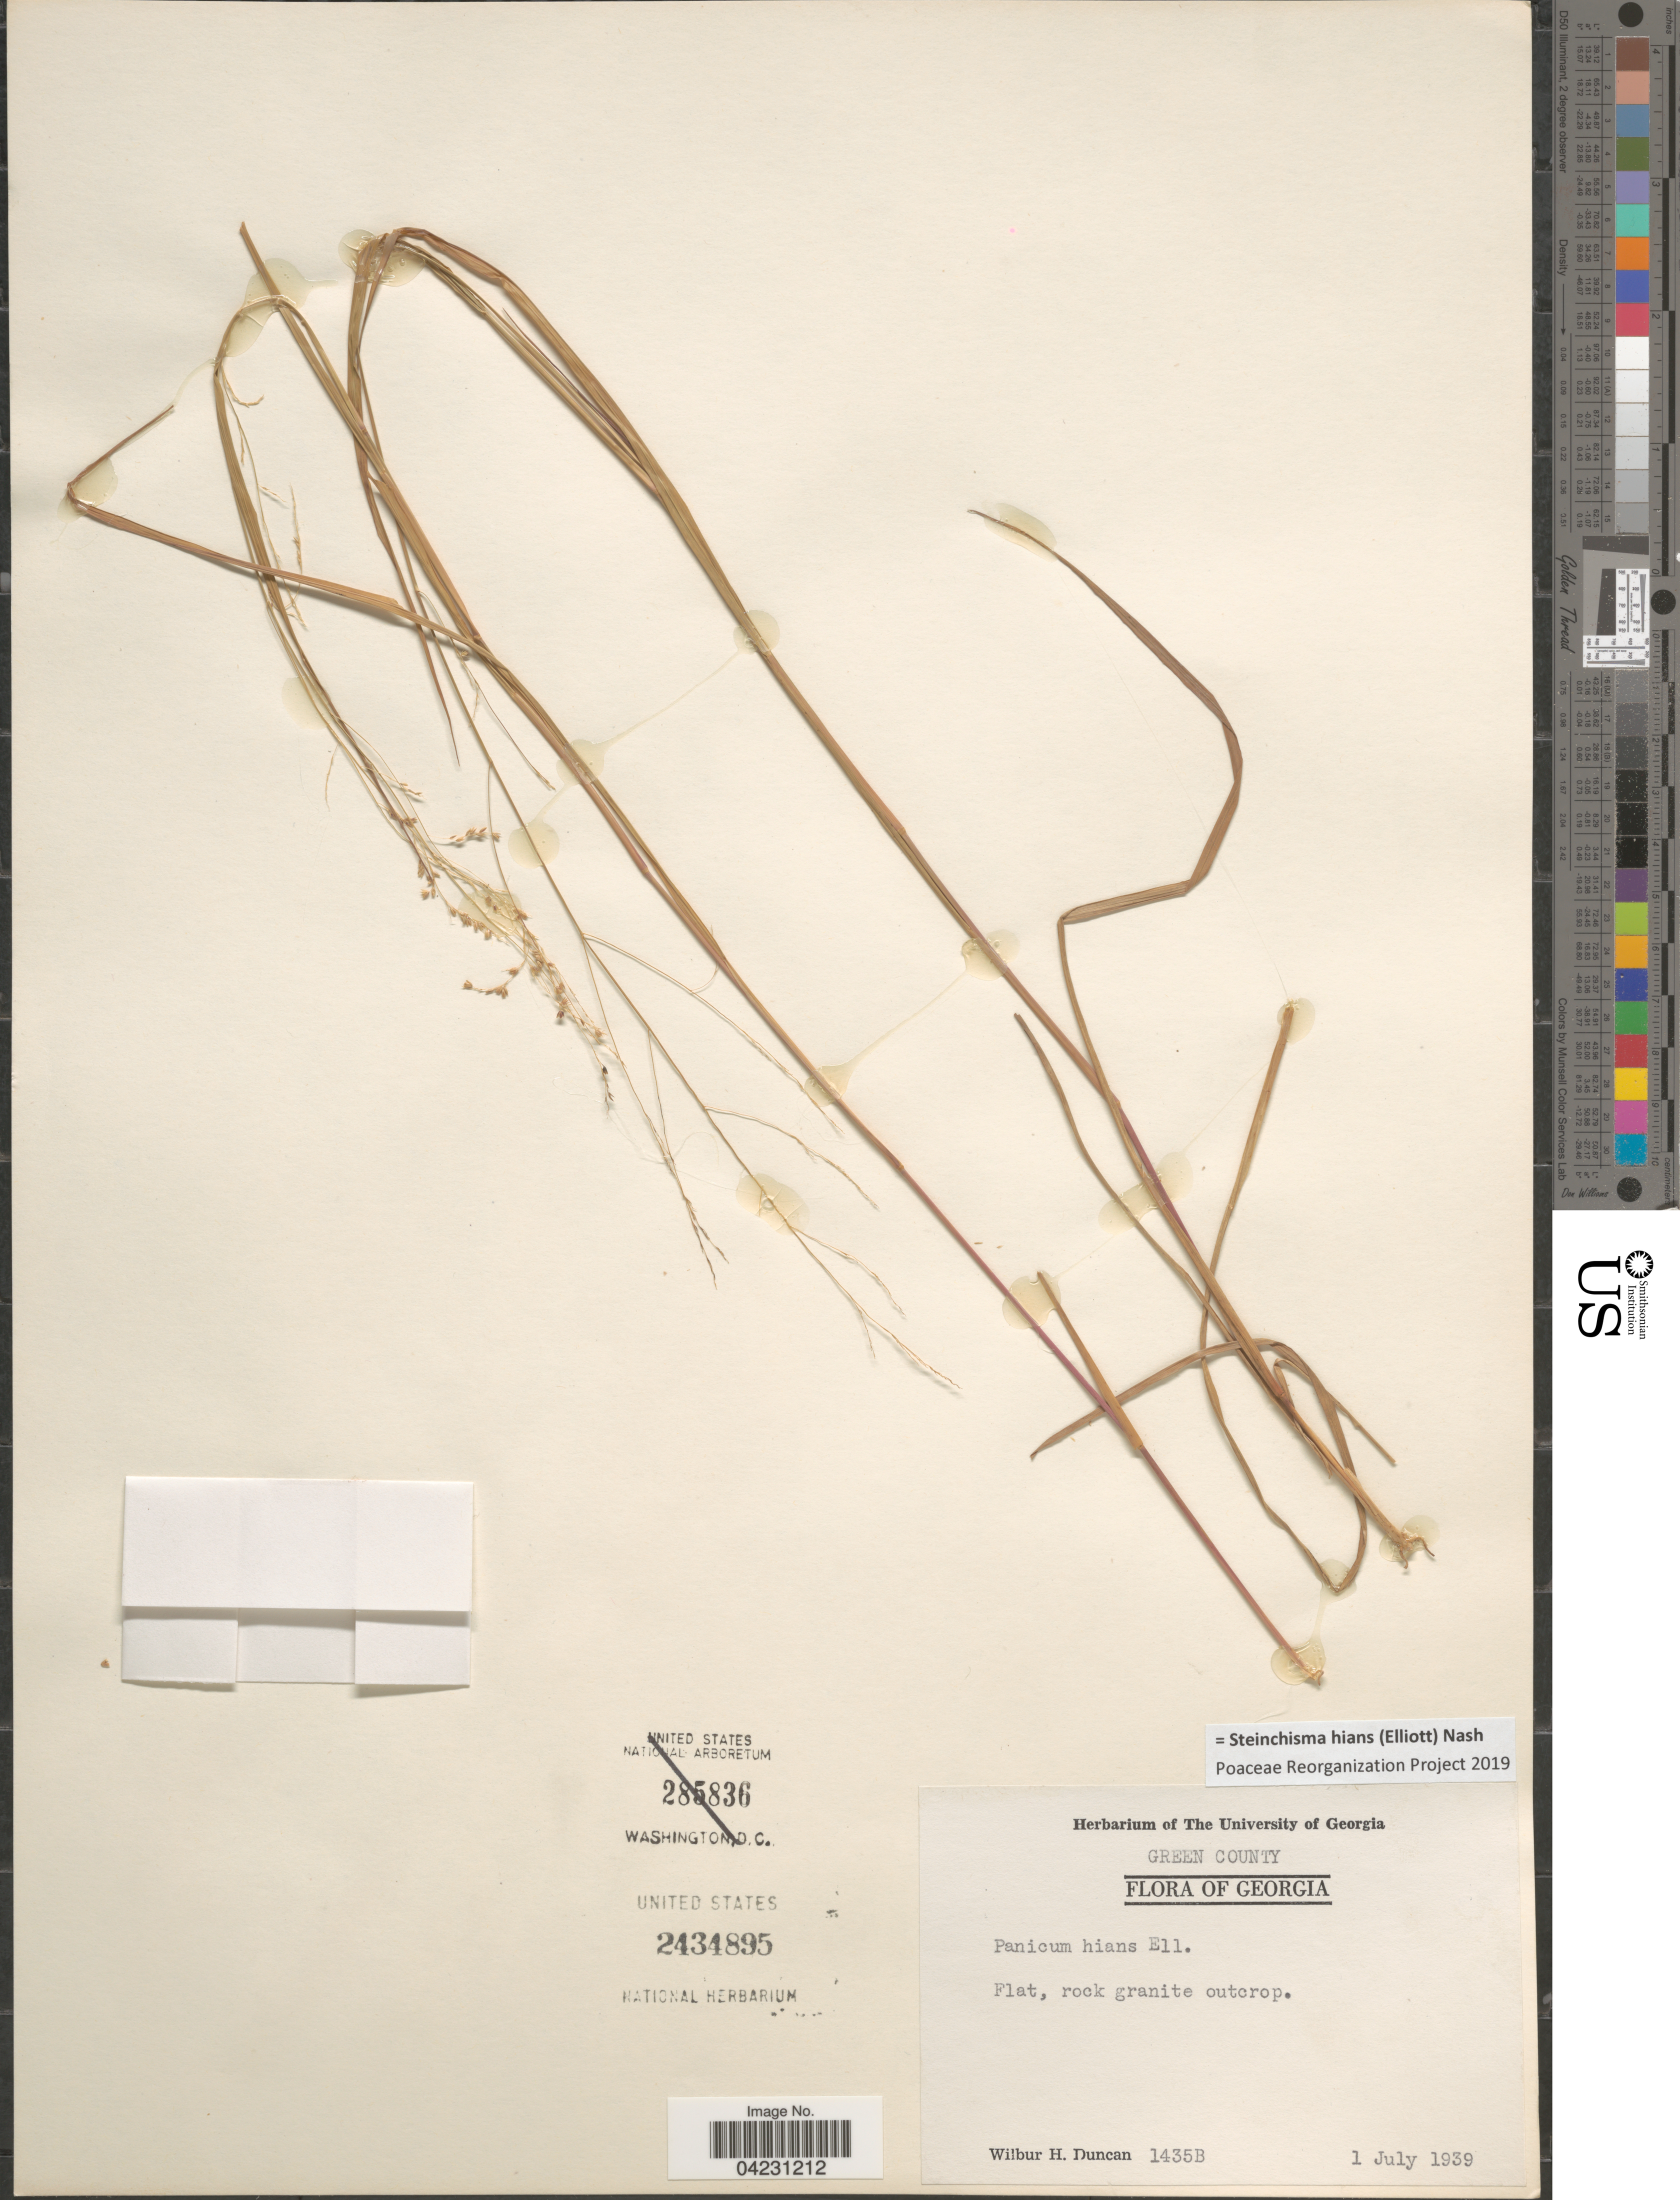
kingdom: Plantae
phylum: Tracheophyta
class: Liliopsida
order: Poales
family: Poaceae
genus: Steinchisma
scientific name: Steinchisma hians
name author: (Elliott) Nash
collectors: W. H. Duncan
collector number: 1435B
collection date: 1939-07-01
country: United States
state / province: Georgia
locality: Green County. Flat, rock granite outcrop.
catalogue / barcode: US 2434895